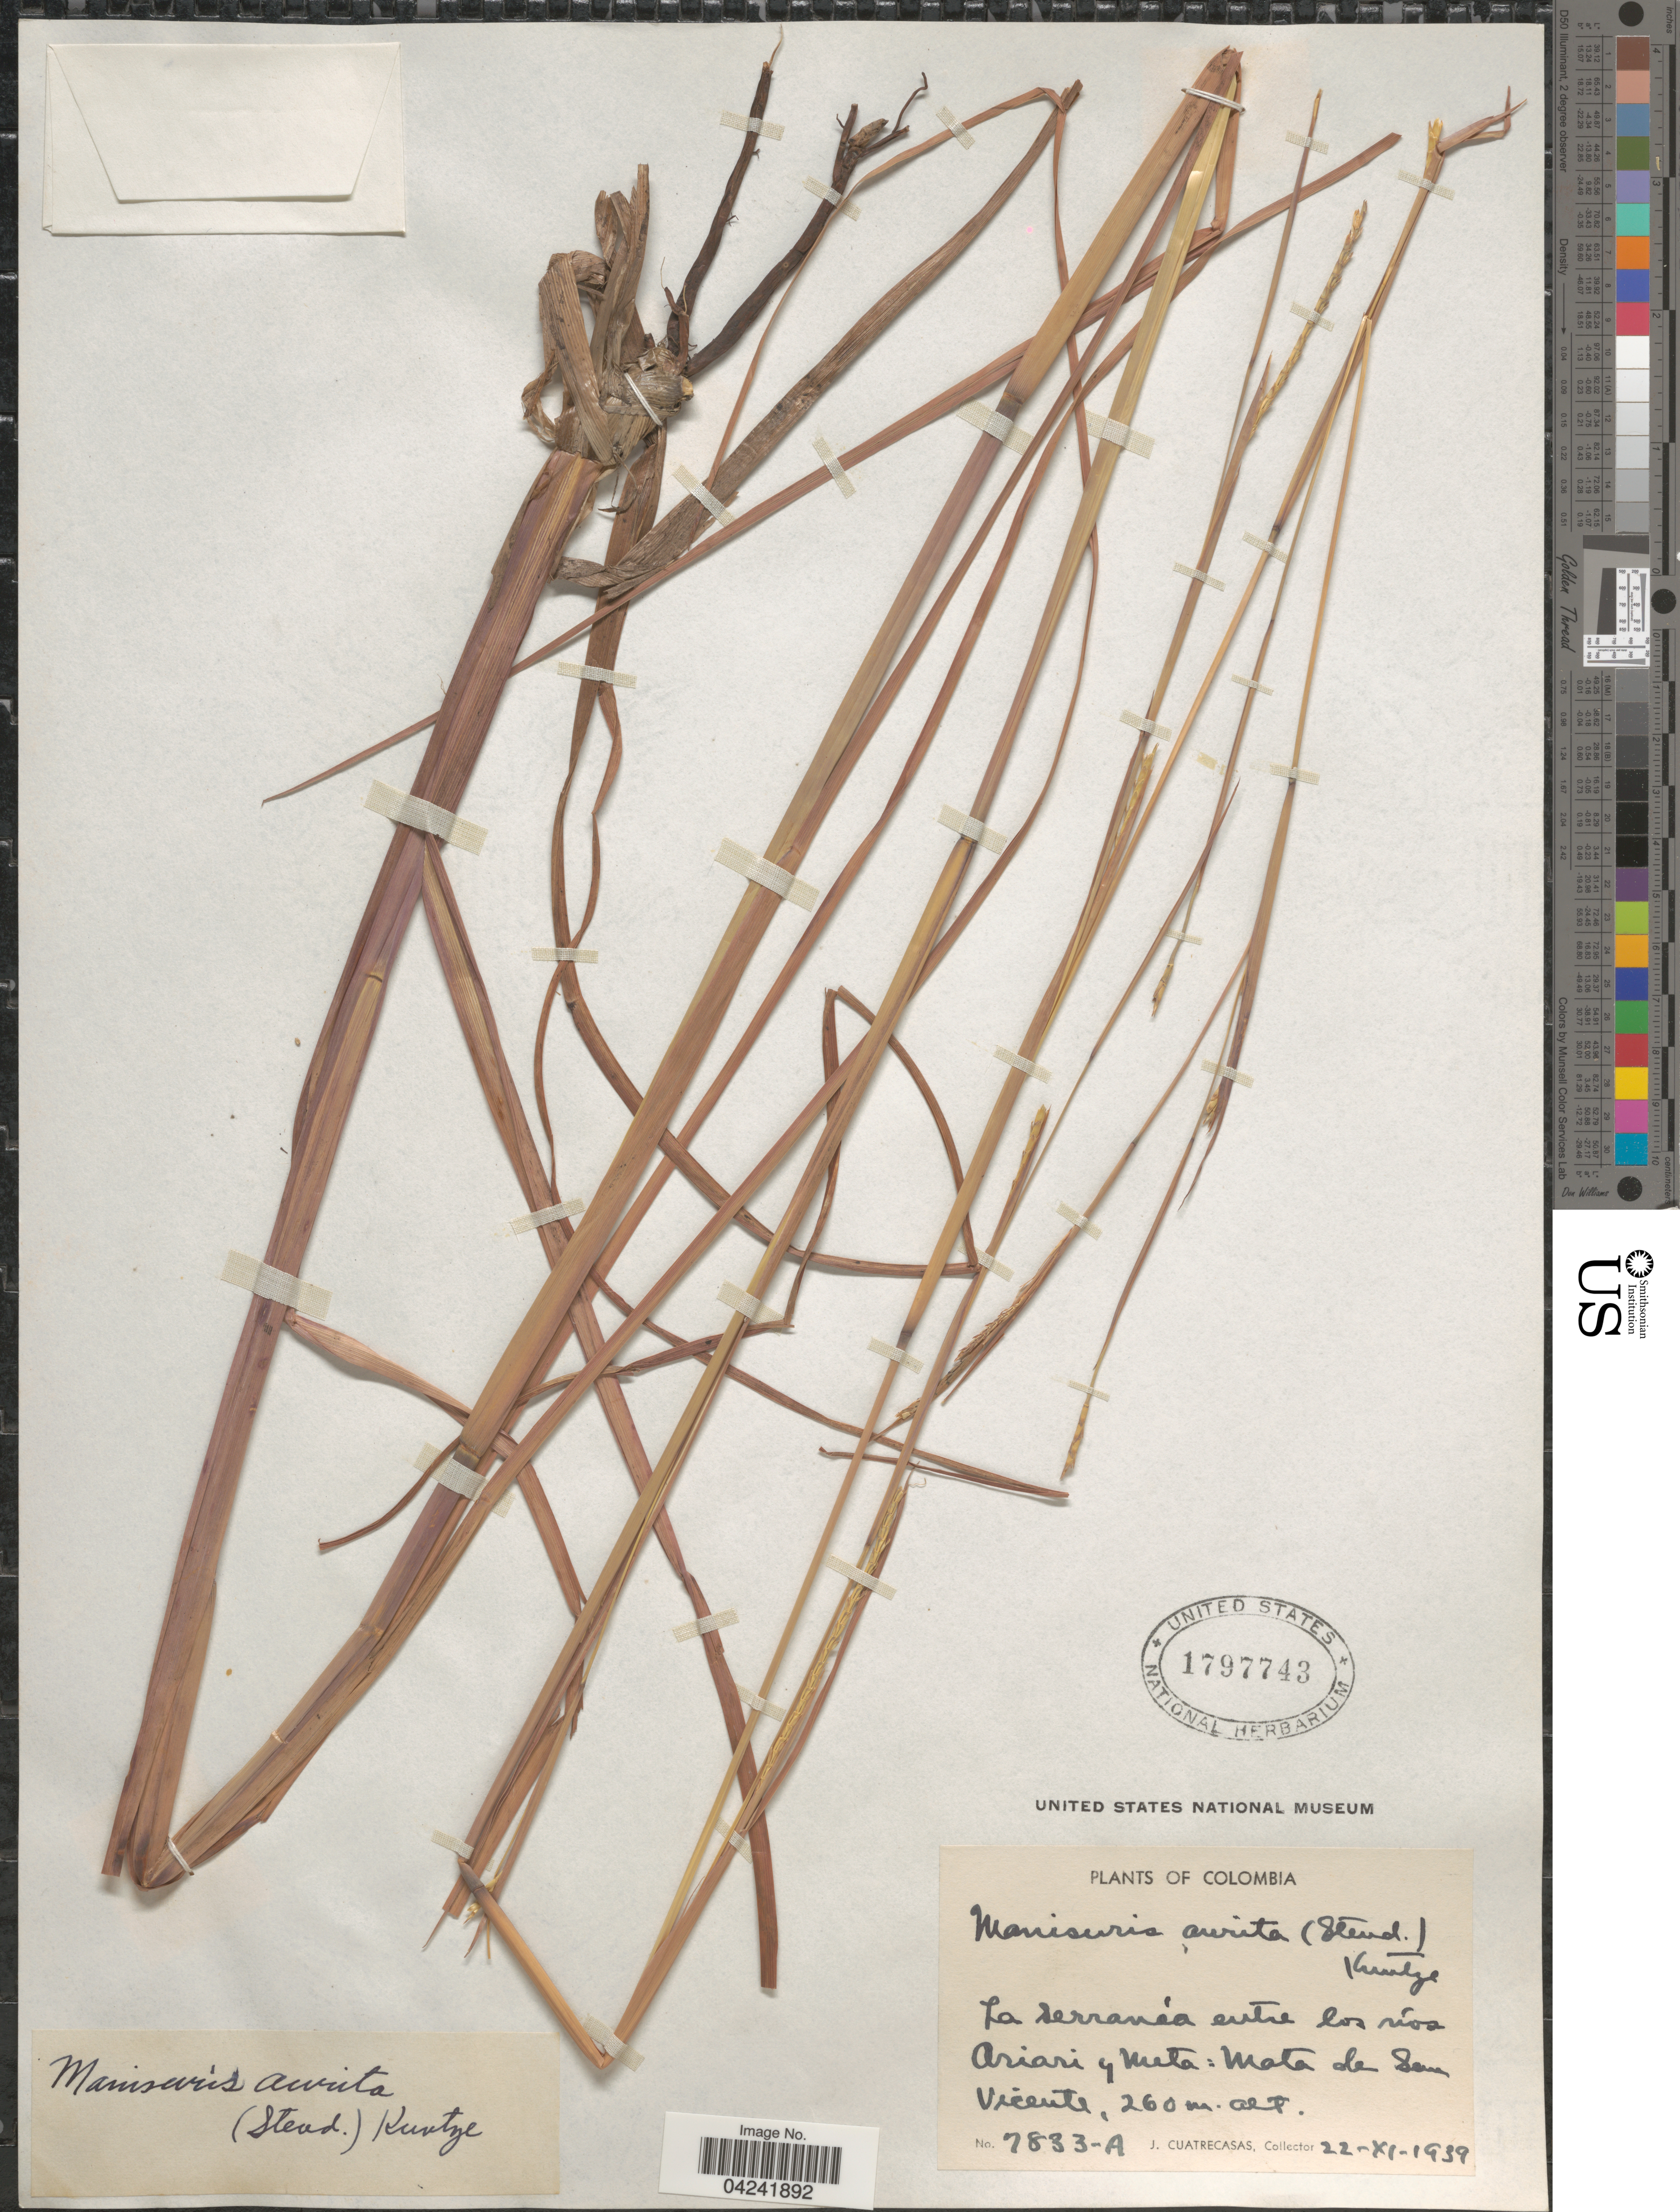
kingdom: Plantae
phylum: Tracheophyta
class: Liliopsida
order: Poales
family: Poaceae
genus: Mnesithea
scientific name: Mnesithea aurita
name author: (Steud.) de Koning & Sosef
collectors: J. Cuatrecasas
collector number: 7833-A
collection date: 1939-11-22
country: Colombia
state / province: Meta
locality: La serrania entre los ríos Ariari y Meta: Mata de San Vicente.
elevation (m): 260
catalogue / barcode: US 1797743